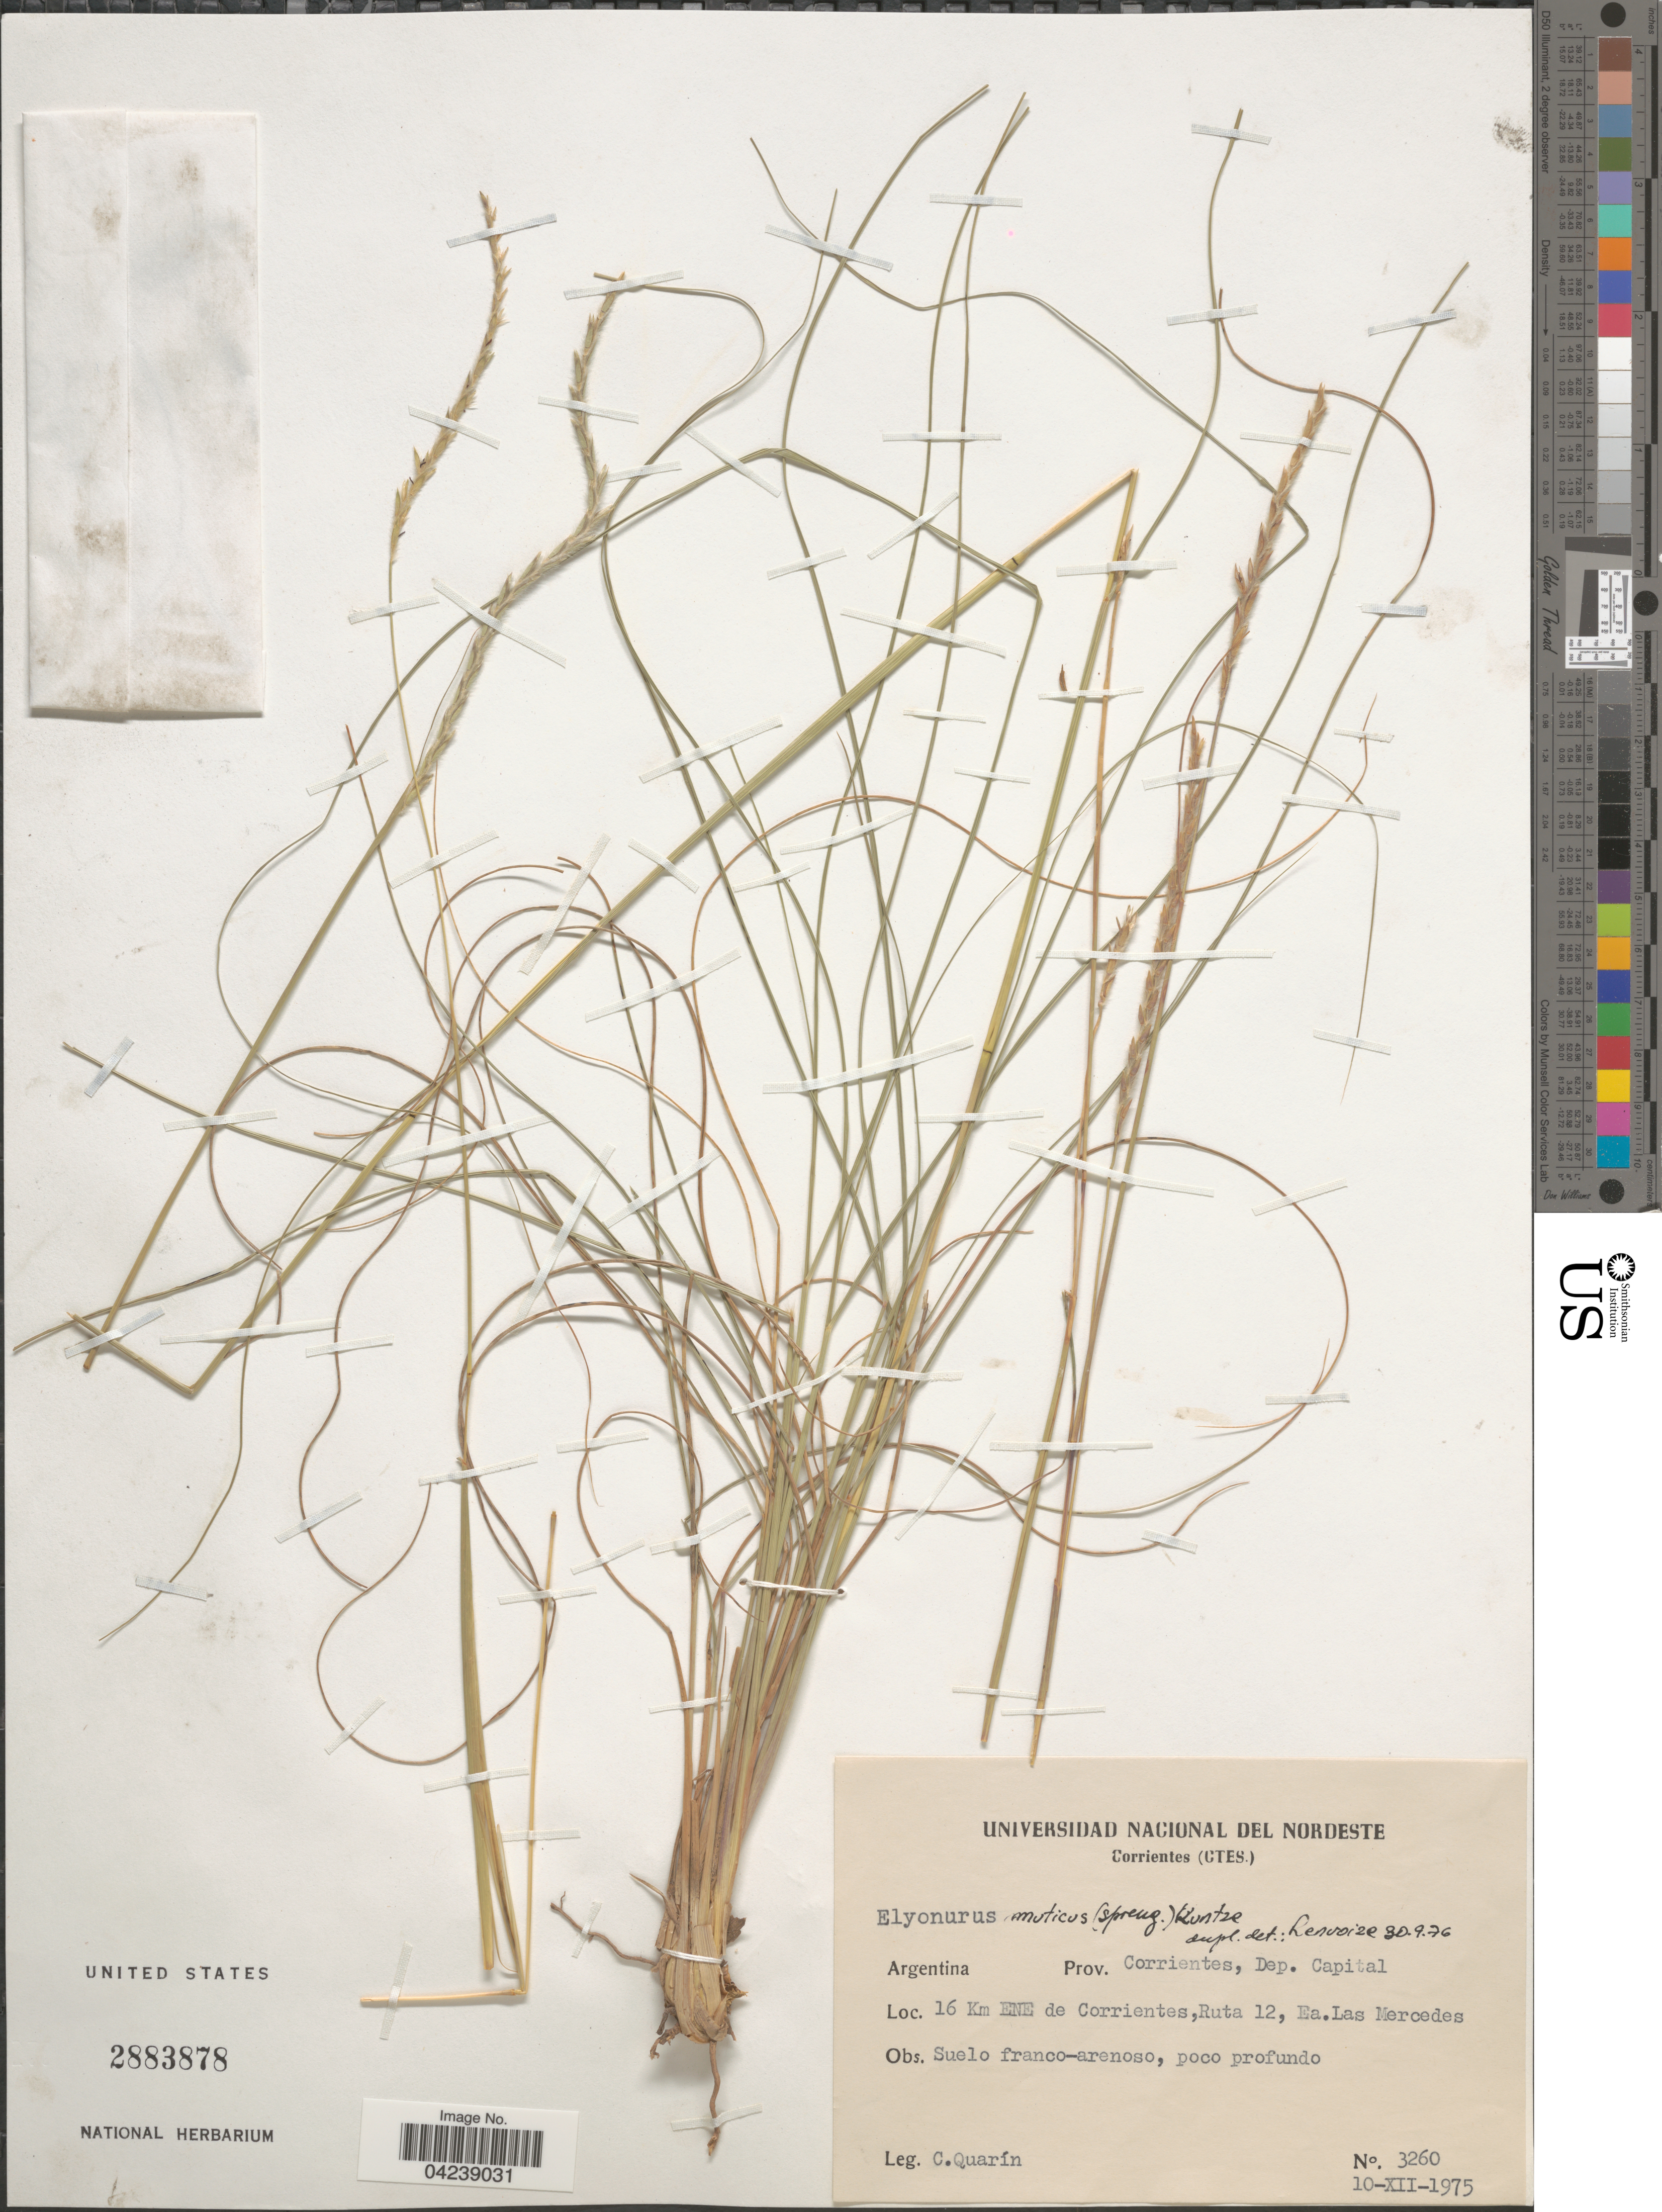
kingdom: Plantae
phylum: Tracheophyta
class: Liliopsida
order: Poales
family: Poaceae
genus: Elionurus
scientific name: Elionurus muticus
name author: (Spreng.) Kuntze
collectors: C. Quarín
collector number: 3260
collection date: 1975-12-10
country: Argentina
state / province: Corrientes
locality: Dep. Capital. 16 Km ENE de Corrientes, Ruta 12, Ea. Las Mercedes.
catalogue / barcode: US 2883878